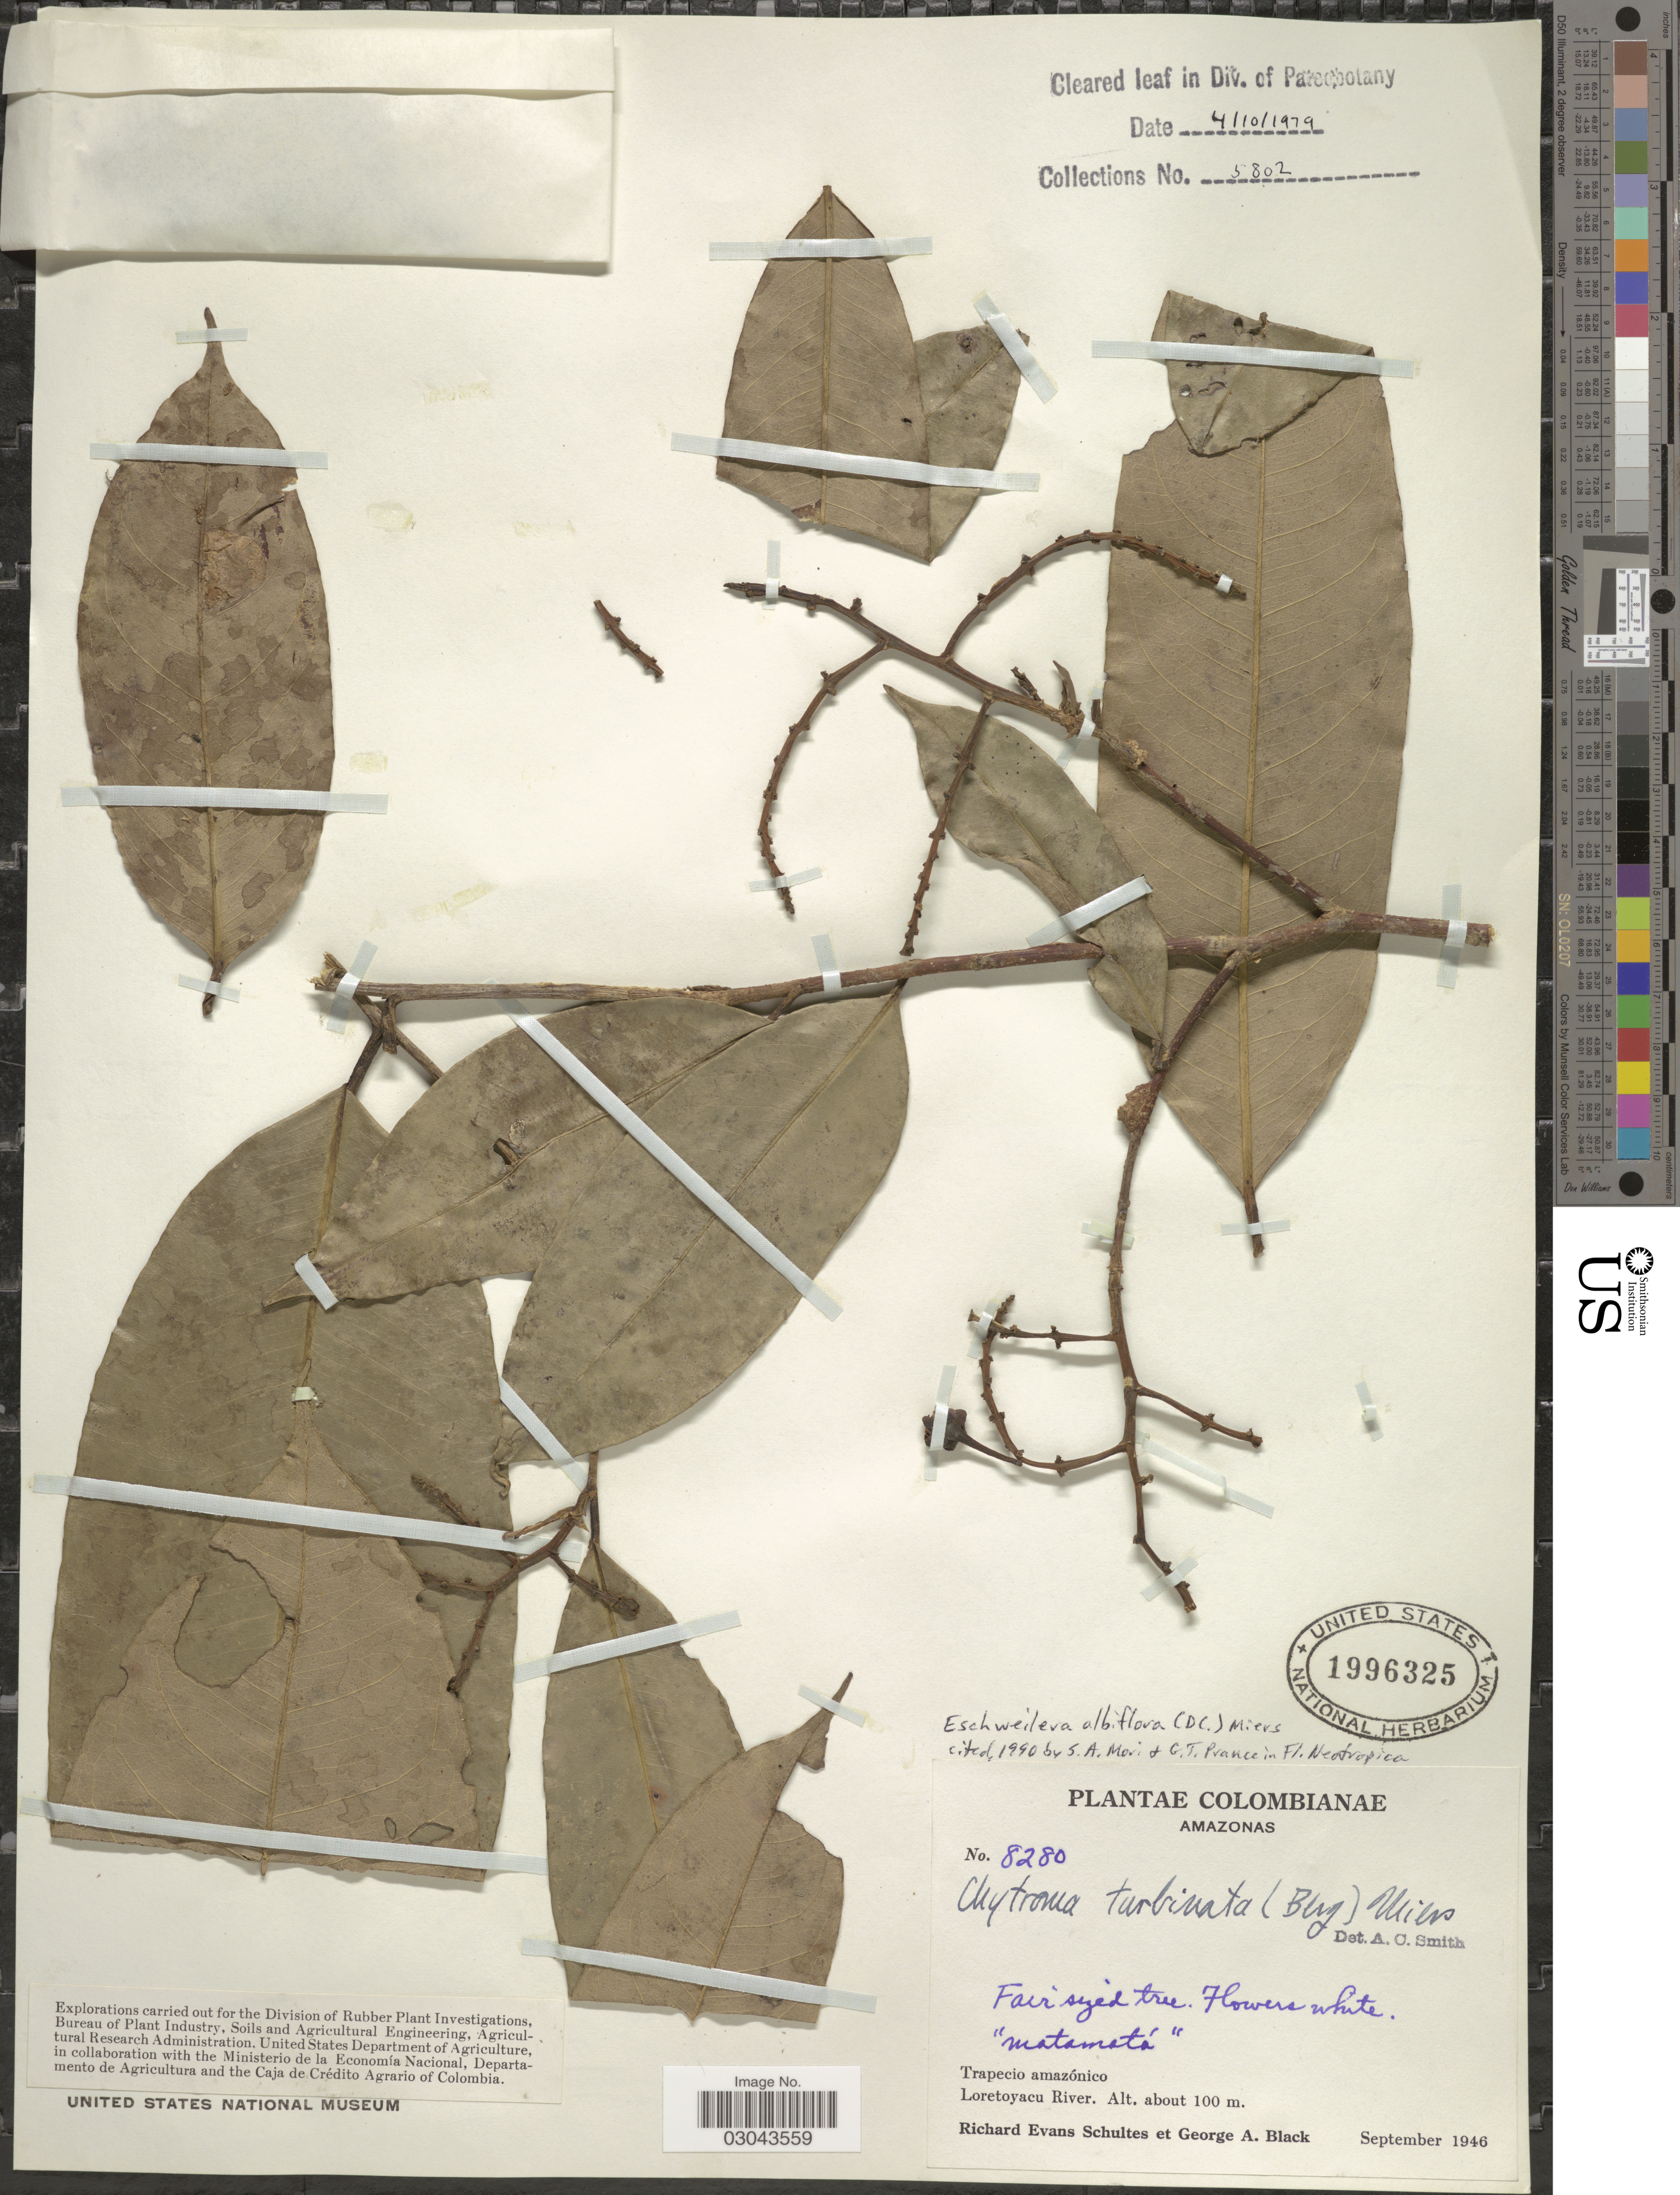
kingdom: Plantae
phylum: Tracheophyta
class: Magnoliopsida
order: Ericales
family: Lecythidaceae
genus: Eschweilera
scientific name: Eschweilera albiflora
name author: (DC.) Miers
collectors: R. E. Schultes & G. A. Black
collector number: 8280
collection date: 1946-09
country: Colombia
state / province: Amazônas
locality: Trapecio amazónico, Loretoyacu River.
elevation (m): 100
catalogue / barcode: US 1996325